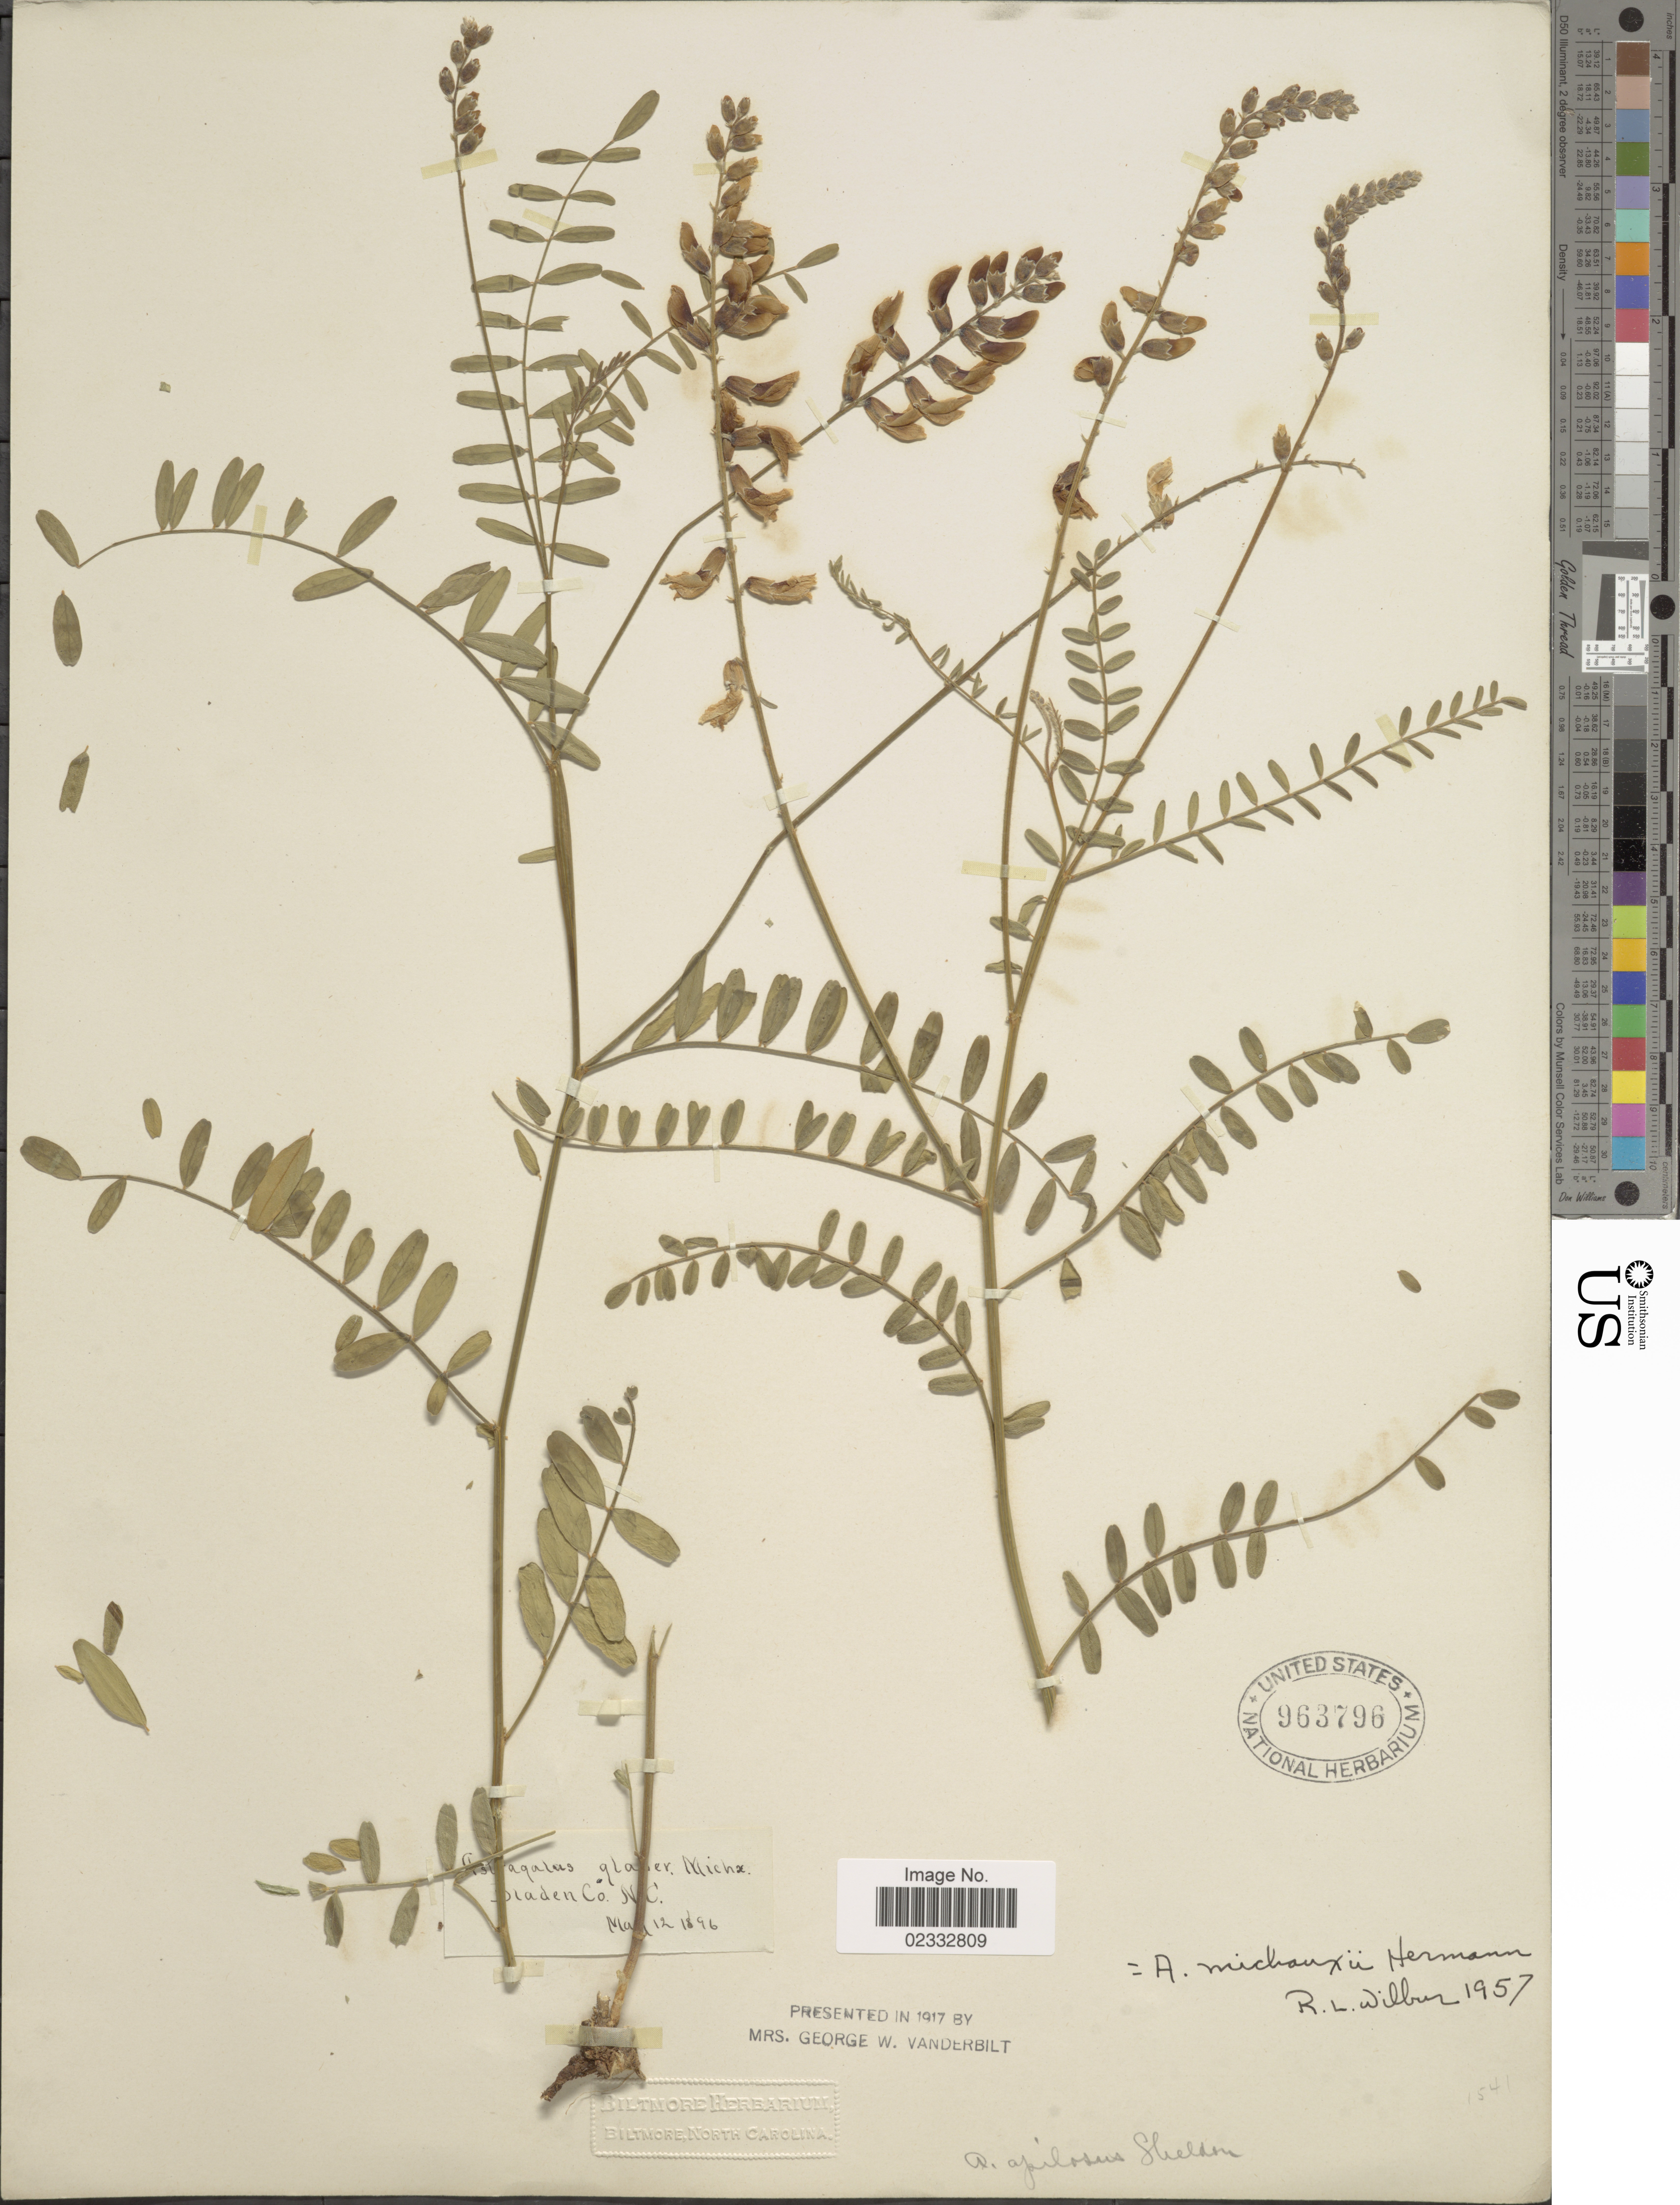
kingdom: Plantae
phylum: Tracheophyta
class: Magnoliopsida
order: Fabales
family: Fabaceae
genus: Astragalus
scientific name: Astragalus michauxii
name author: (Kuntze) F.J. Herm.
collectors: R. L. Wilbur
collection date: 1957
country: United States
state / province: North Carolina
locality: Bladen Co.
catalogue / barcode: US 963796